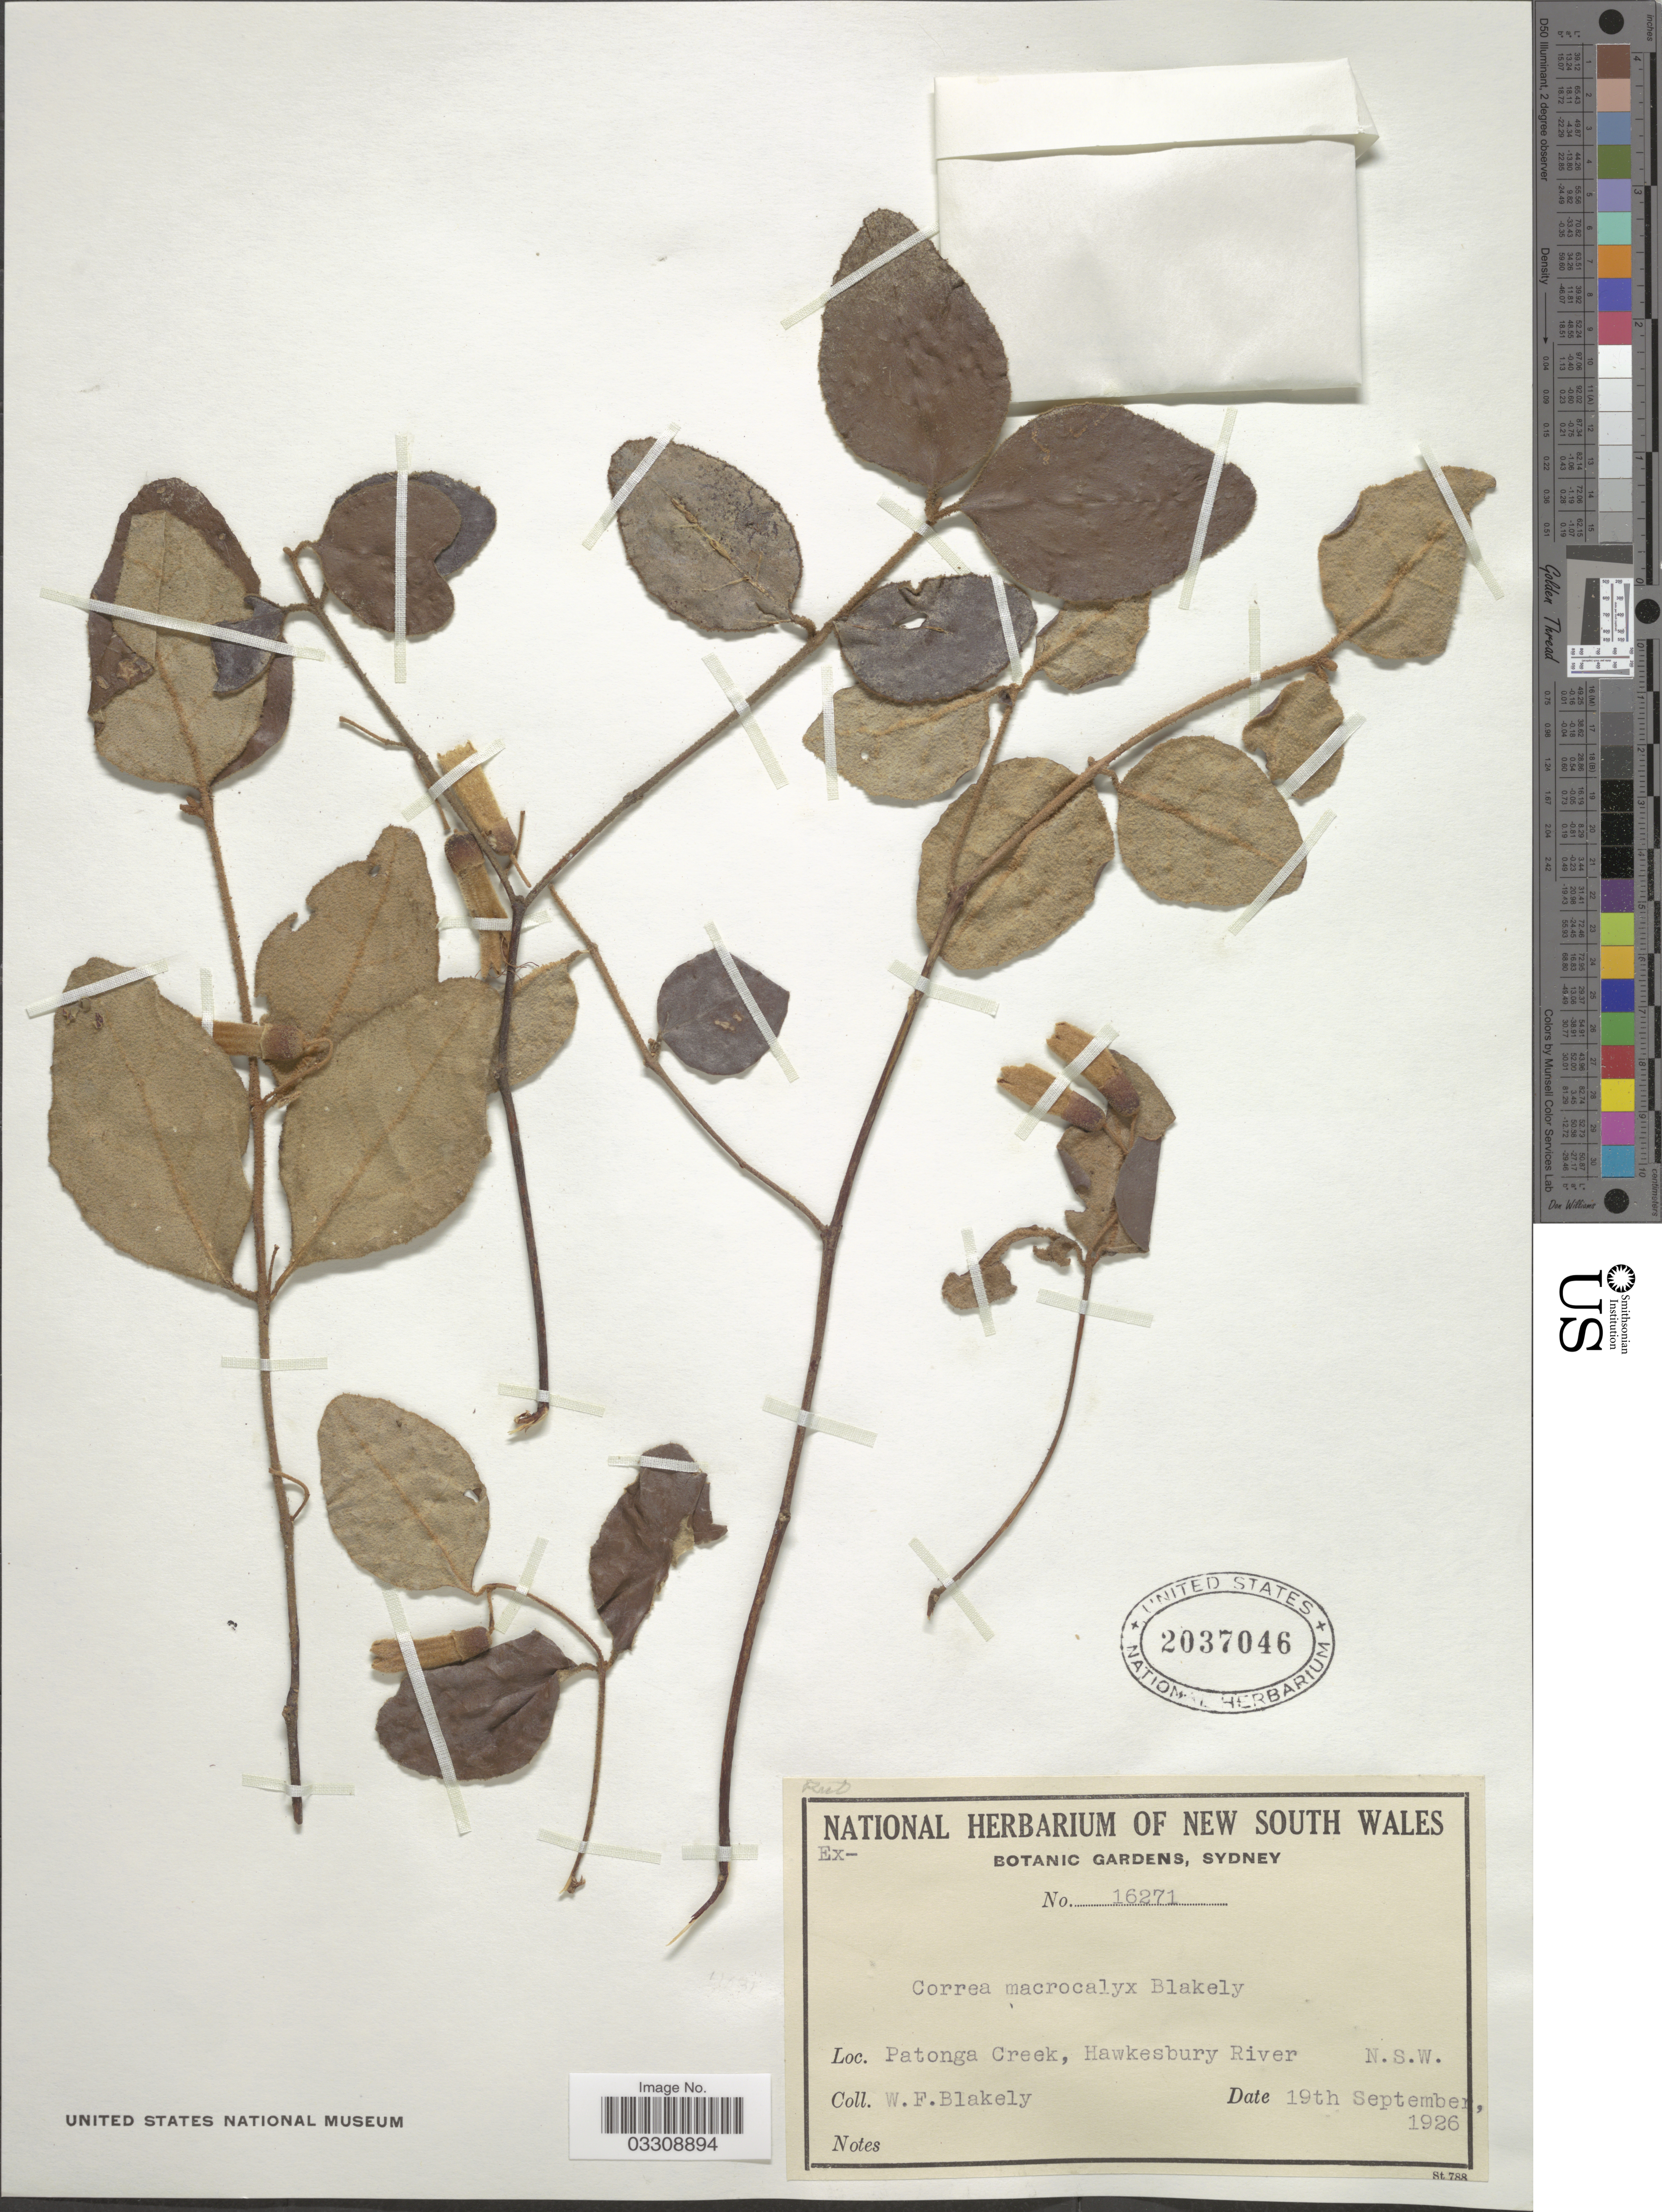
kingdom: Plantae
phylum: Tracheophyta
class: Magnoliopsida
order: Sapindales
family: Rutaceae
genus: Correa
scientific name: Correa macrocalyx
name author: Blakely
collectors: W. Blakely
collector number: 16271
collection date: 1926-09-19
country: Australia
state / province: New South Wales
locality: Patonga Creek, Hawkesbury River.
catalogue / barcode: US 2037046